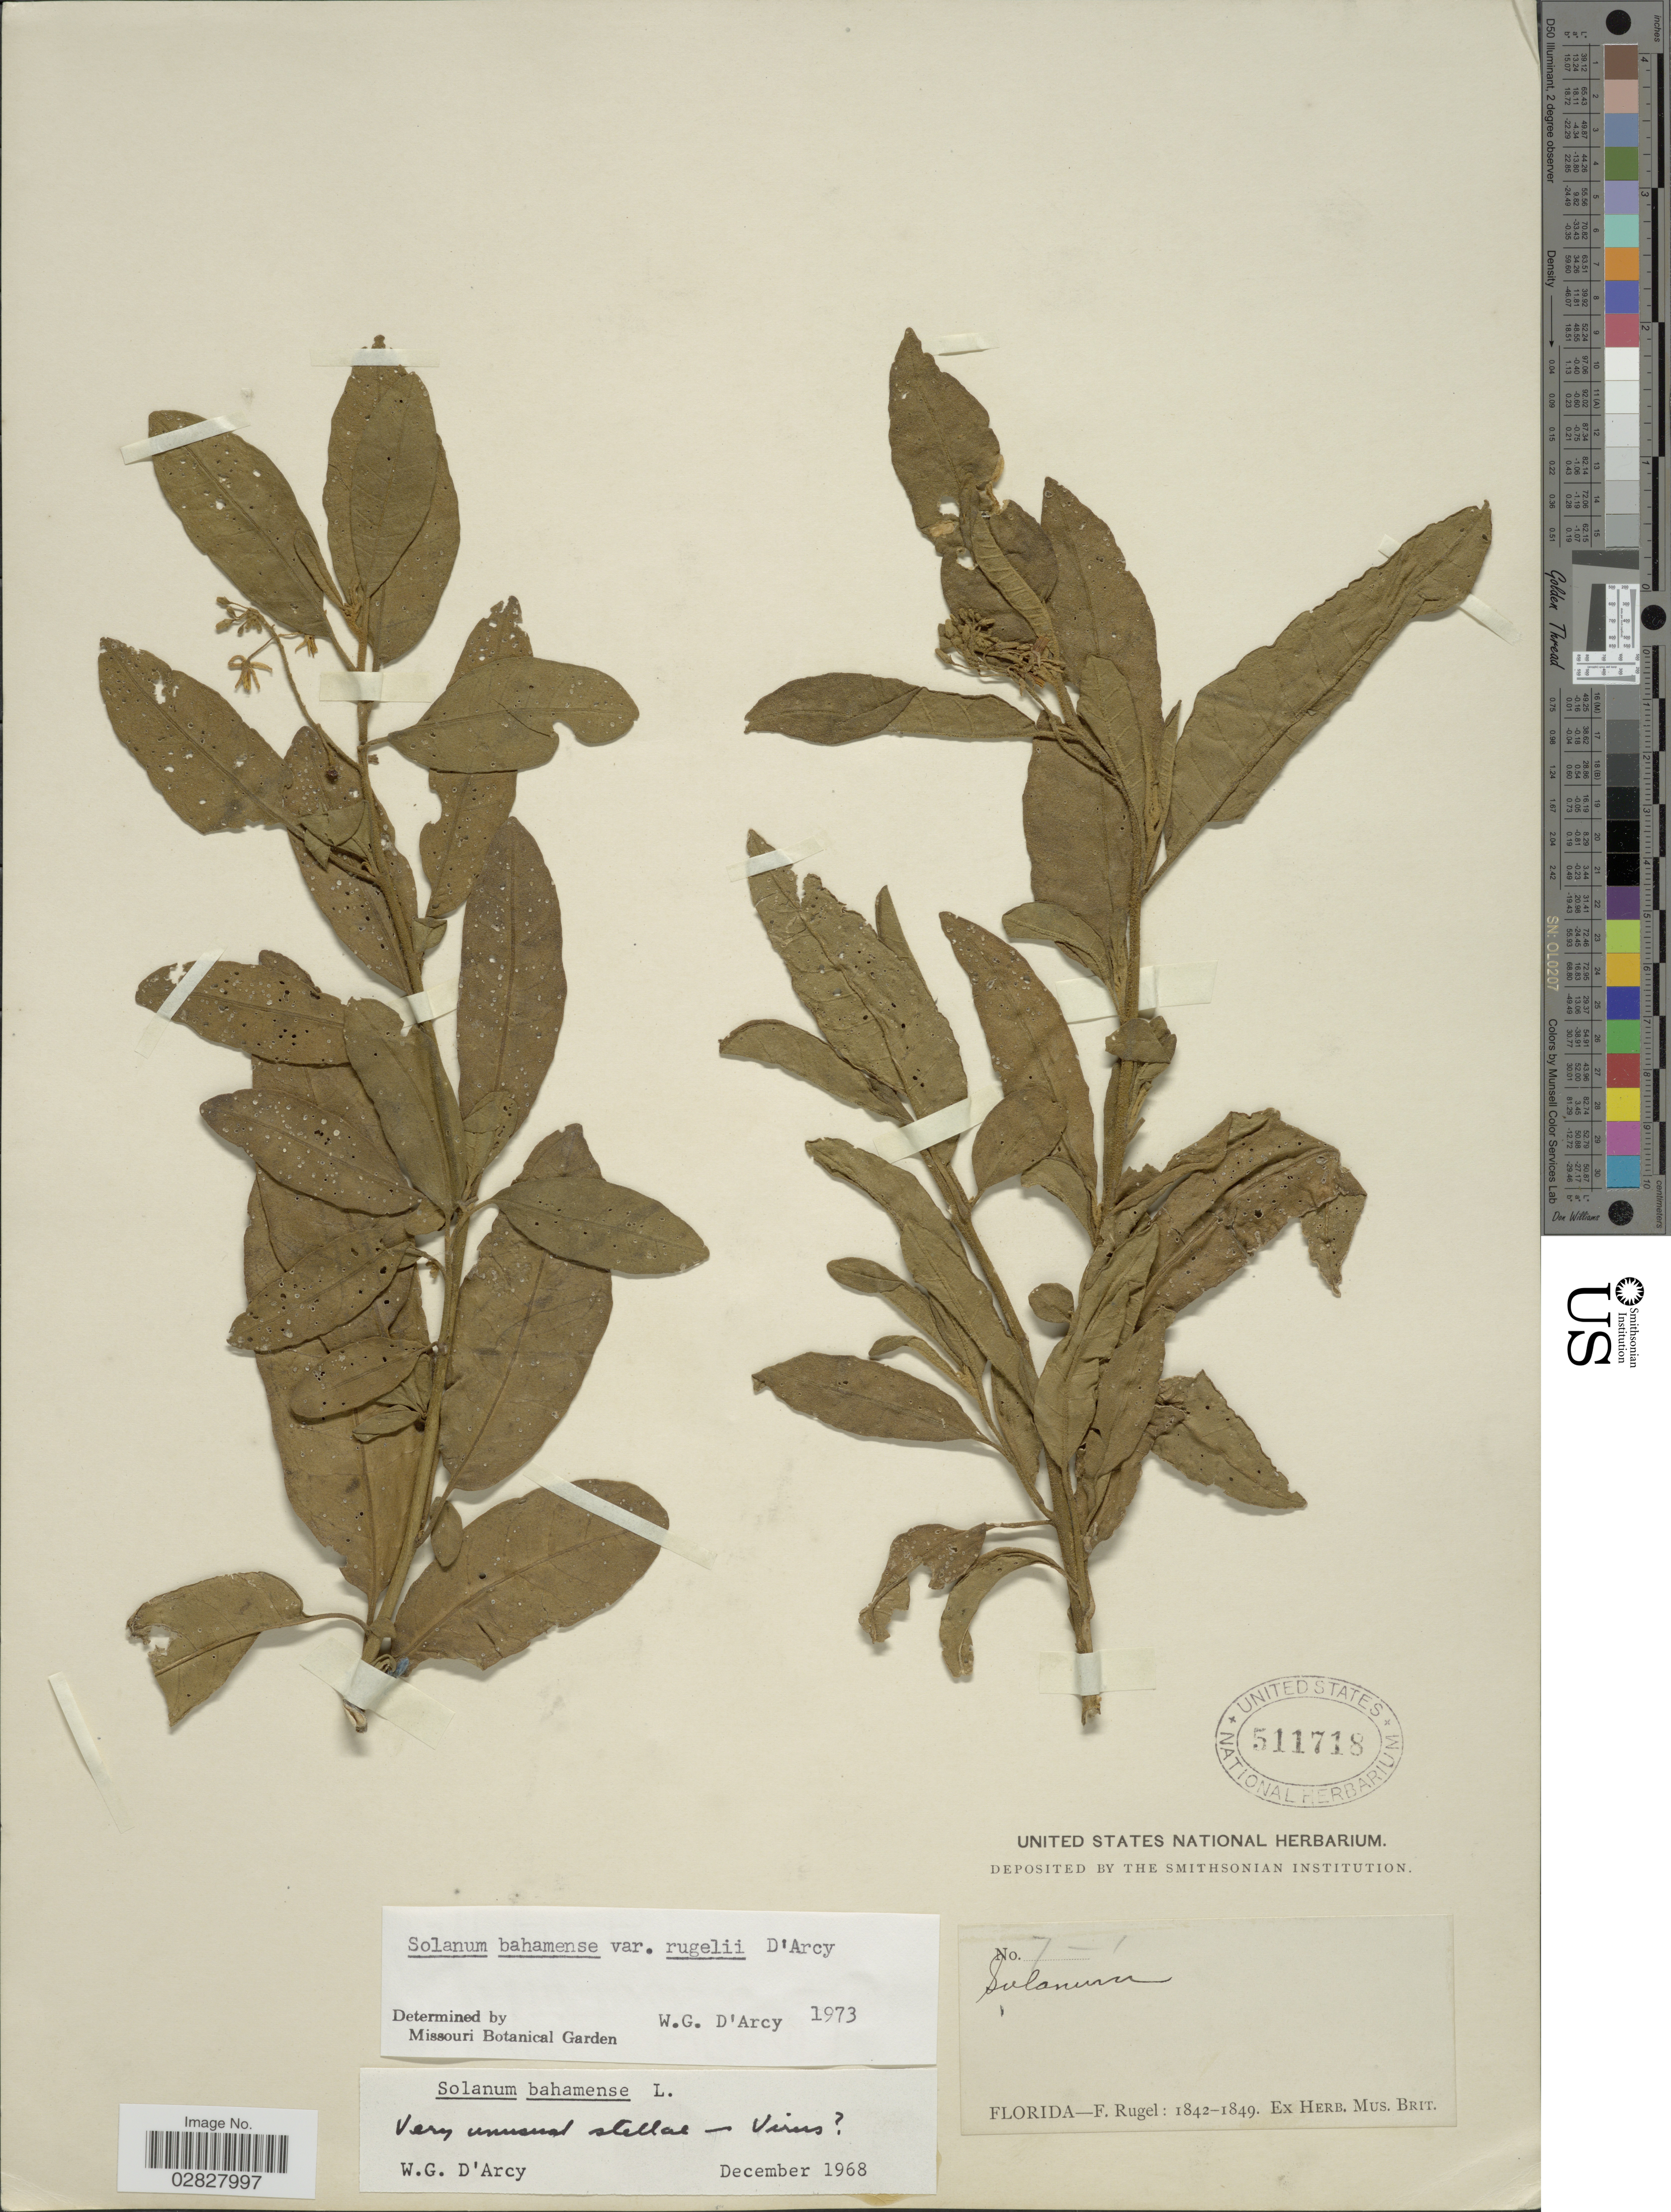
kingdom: Plantae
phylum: Tracheophyta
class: Magnoliopsida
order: Solanales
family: Solanaceae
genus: Solanum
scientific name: Solanum bahamense var. rugelii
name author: D'Arcy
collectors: F. Rugel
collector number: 7-1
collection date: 1842/1849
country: United States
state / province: Florida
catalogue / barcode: US 511718